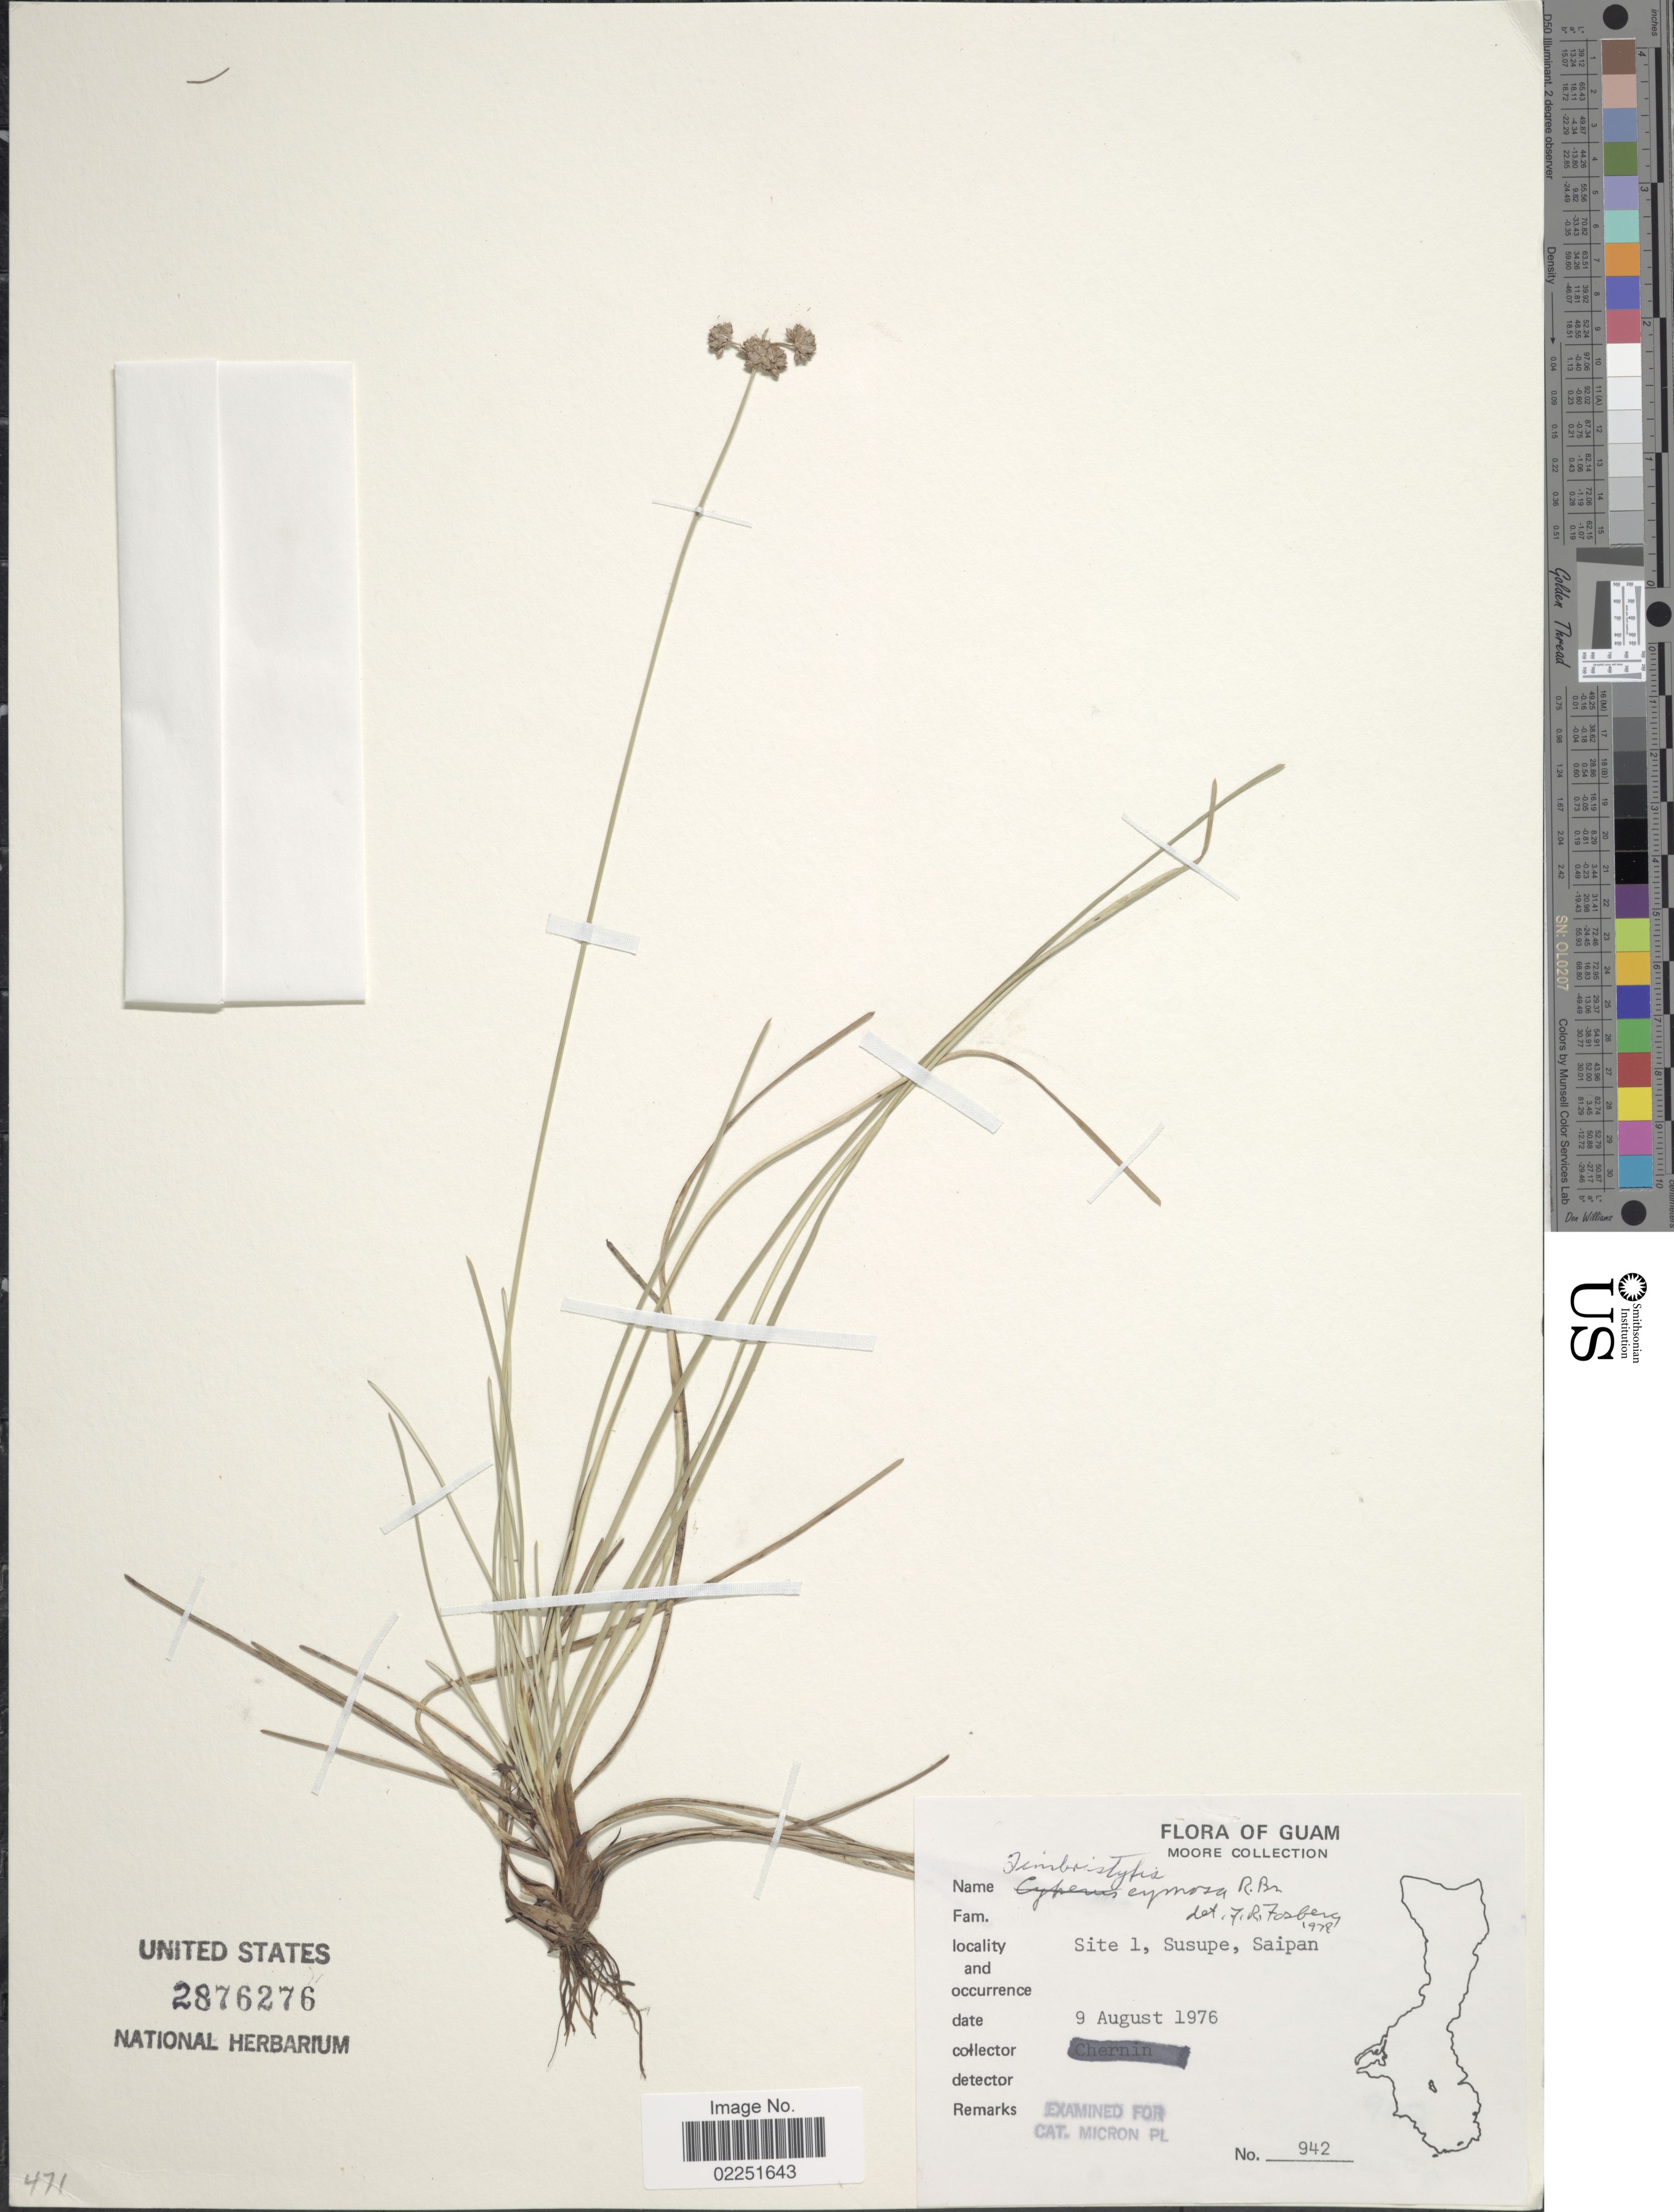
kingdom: Plantae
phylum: Tracheophyta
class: Liliopsida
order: Poales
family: Cyperaceae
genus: Fimbristylis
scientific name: Fimbristylis cymosa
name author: R. Br.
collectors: -. Moore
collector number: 942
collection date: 1976-08-09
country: Guam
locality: Site 1, Susupe, Saipan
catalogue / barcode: US 2876276